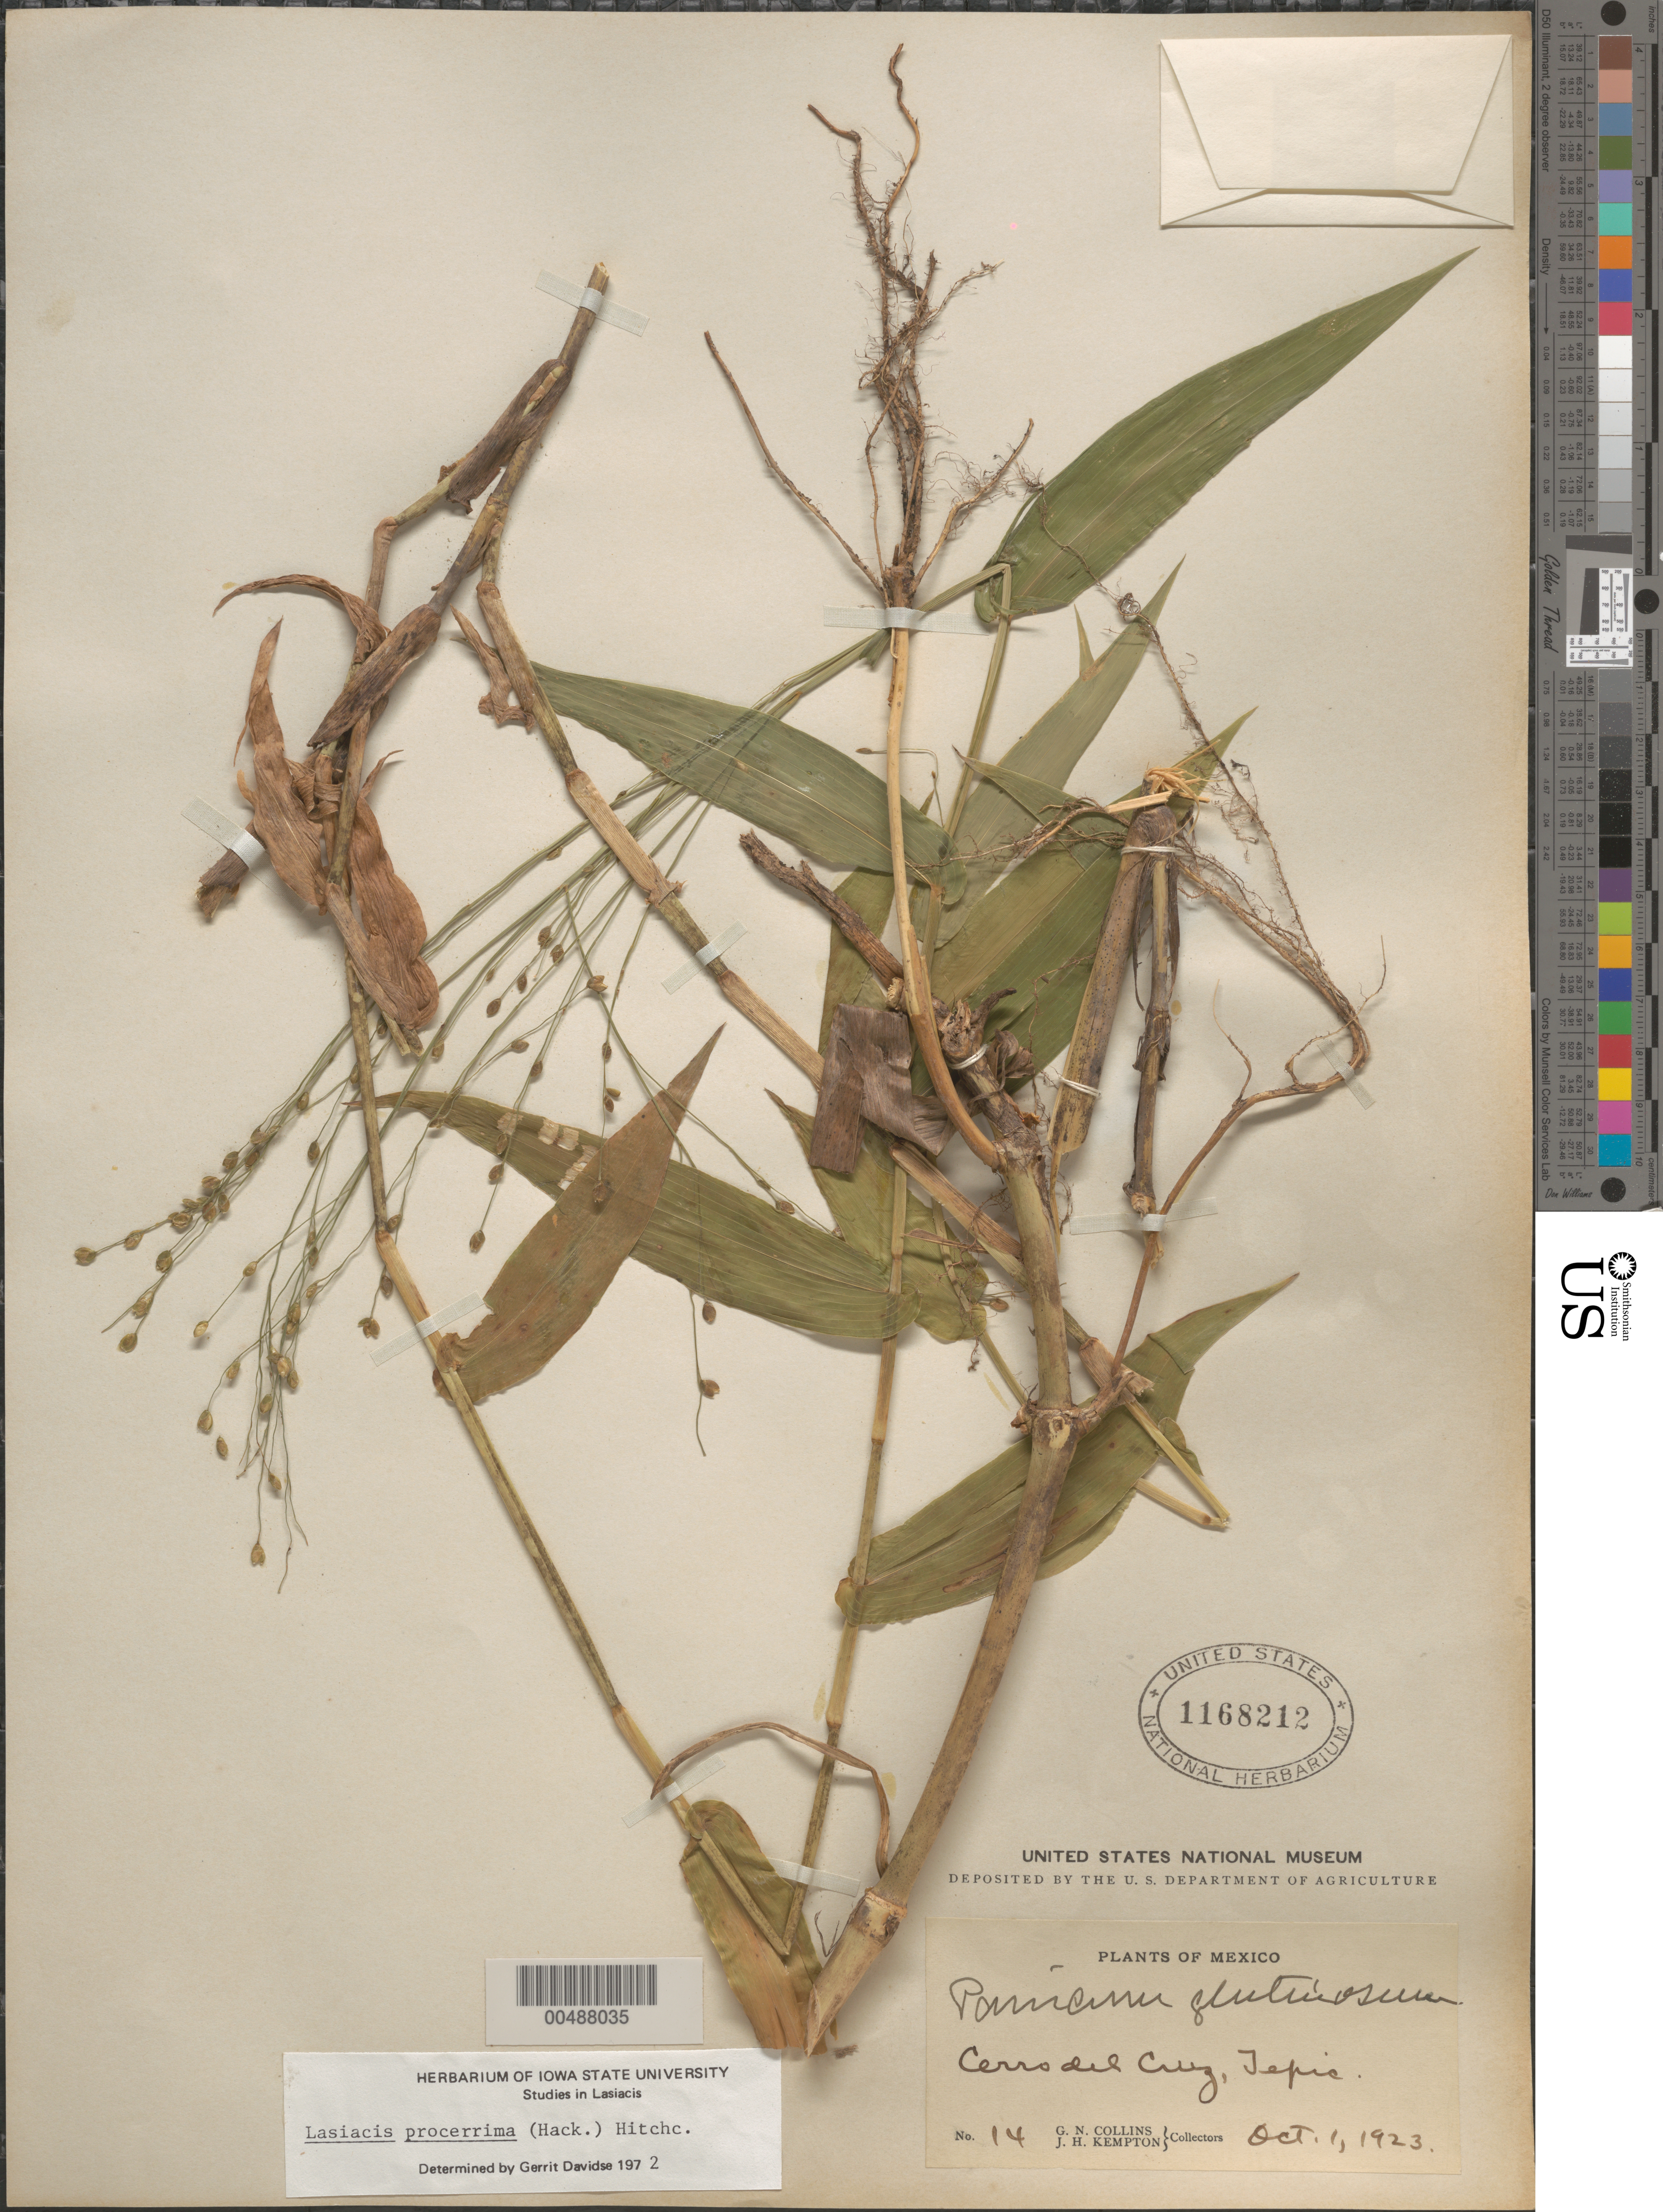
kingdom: Plantae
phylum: Tracheophyta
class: Liliopsida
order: Poales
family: Poaceae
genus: Lasiacis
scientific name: Lasiacis procerrima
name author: (Hack.) Hitchc.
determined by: Davidse, Gerrit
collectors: G. Collins & J. H. Kempton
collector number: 14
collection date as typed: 1 Oct 1923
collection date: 1923-10-01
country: Mexico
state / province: Nayarit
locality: Cerro del Cruz, Tepic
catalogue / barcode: US 1168212